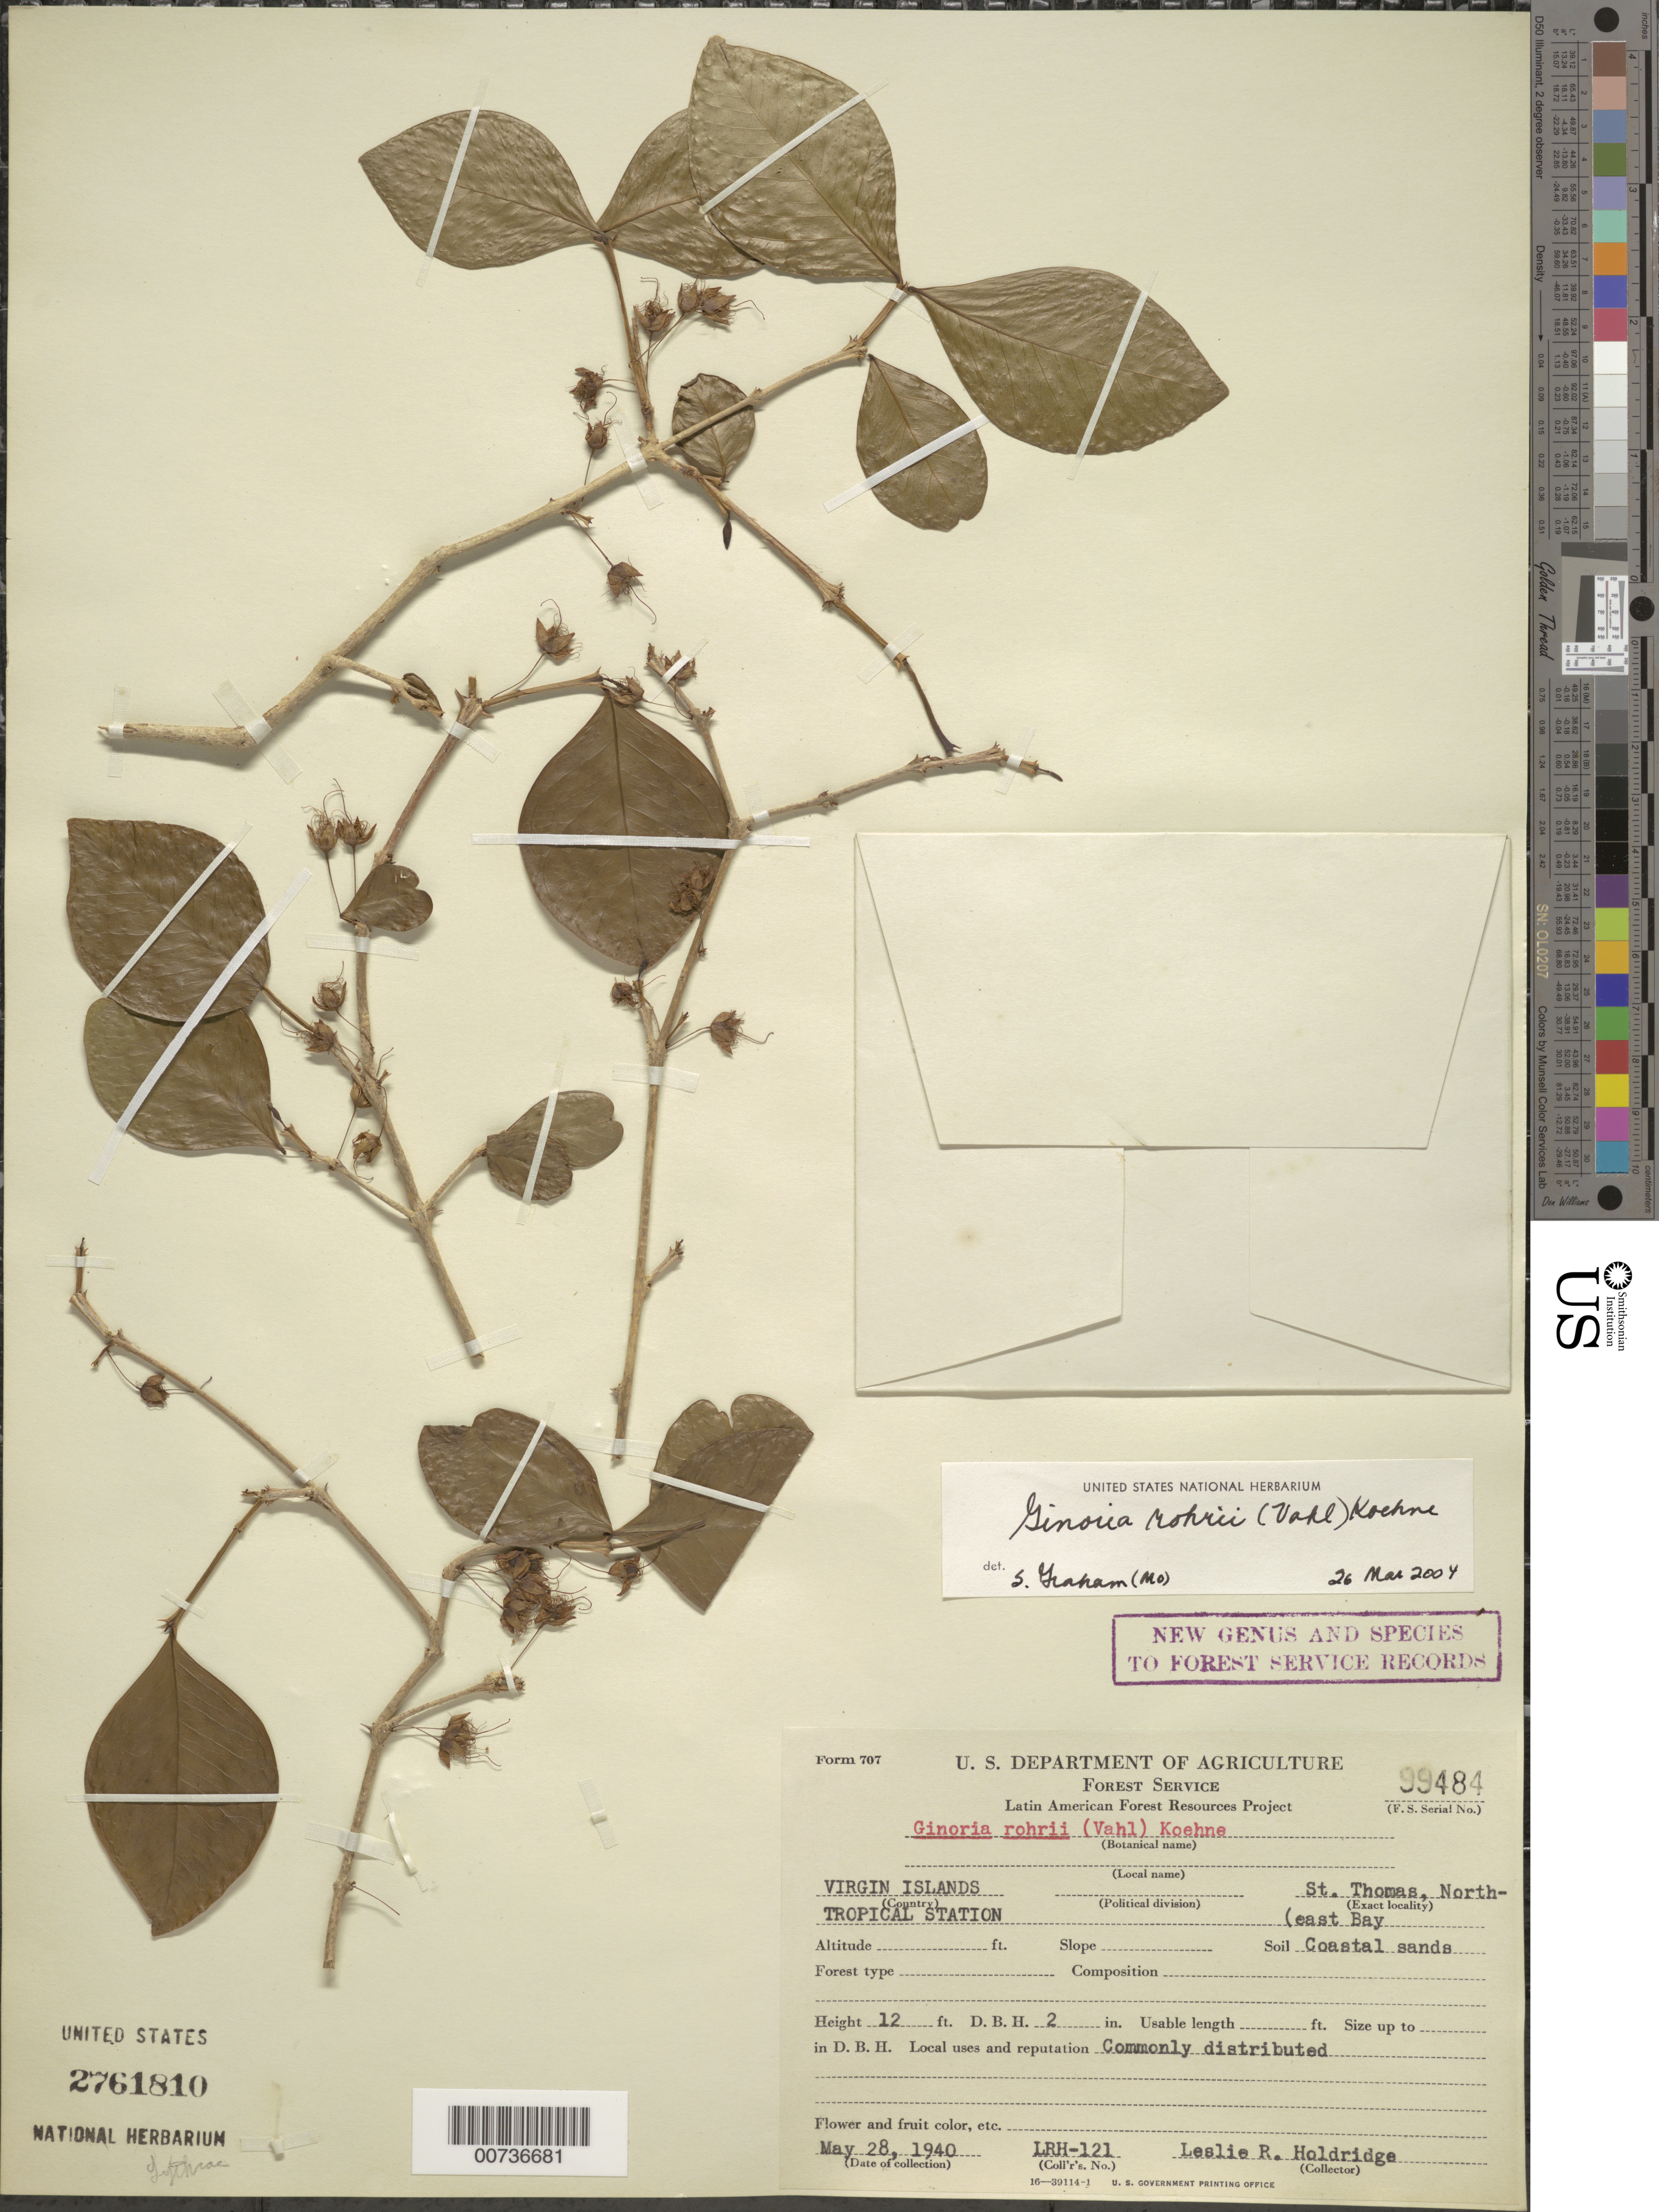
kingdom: Plantae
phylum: Tracheophyta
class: Magnoliopsida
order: Myrtales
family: Lythraceae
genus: Ginoria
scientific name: Ginoria rohrii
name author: (Vahl) Koehne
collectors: L. Holdridge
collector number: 121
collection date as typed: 28 May 1940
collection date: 1940-05-28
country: U.S. Virgin Islands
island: St. Thomas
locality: North-east Bay. Tropical Station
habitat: Coastal sands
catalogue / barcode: US 2761810